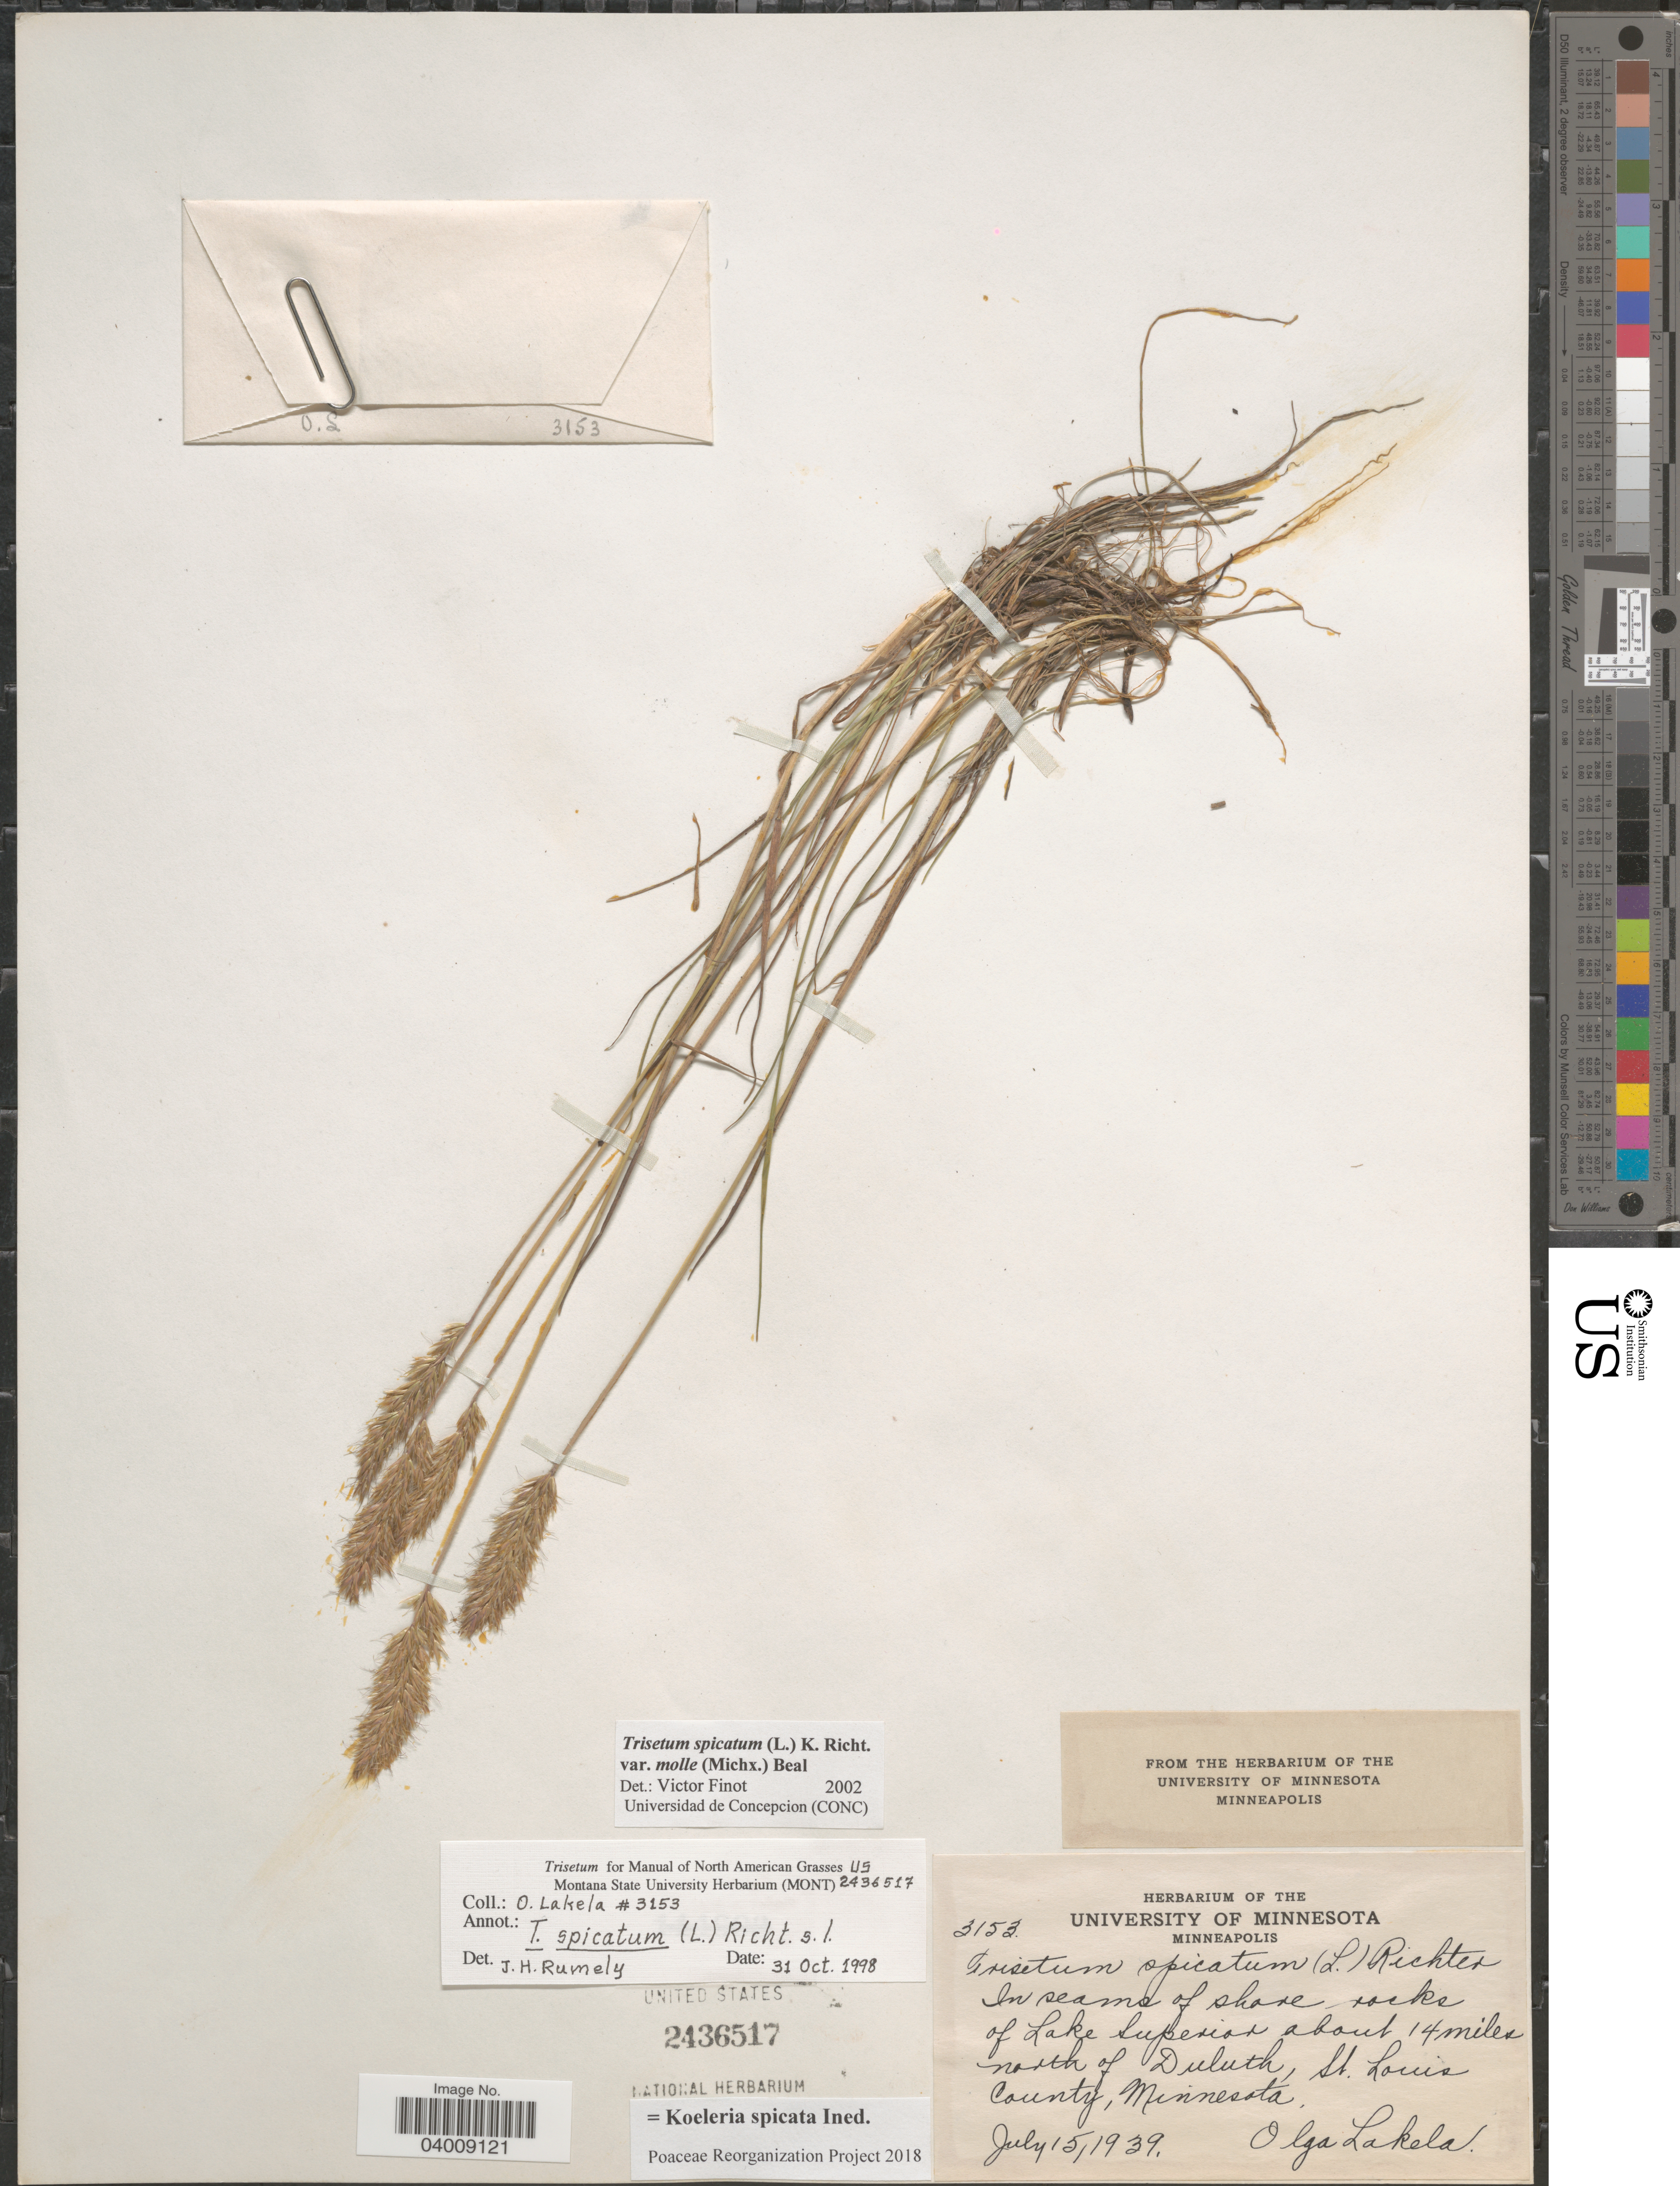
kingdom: Plantae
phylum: Tracheophyta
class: Liliopsida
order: Poales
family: Poaceae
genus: Koeleria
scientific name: Koeleria spicata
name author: (L.) Barberá et al.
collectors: O. K. Lakela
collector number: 3153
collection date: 1939-07-15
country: United States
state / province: Minnesota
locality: In seams of shore rocks of Lake Superior about 14 miles north of Duluth, St. Louis County.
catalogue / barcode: US 2436517